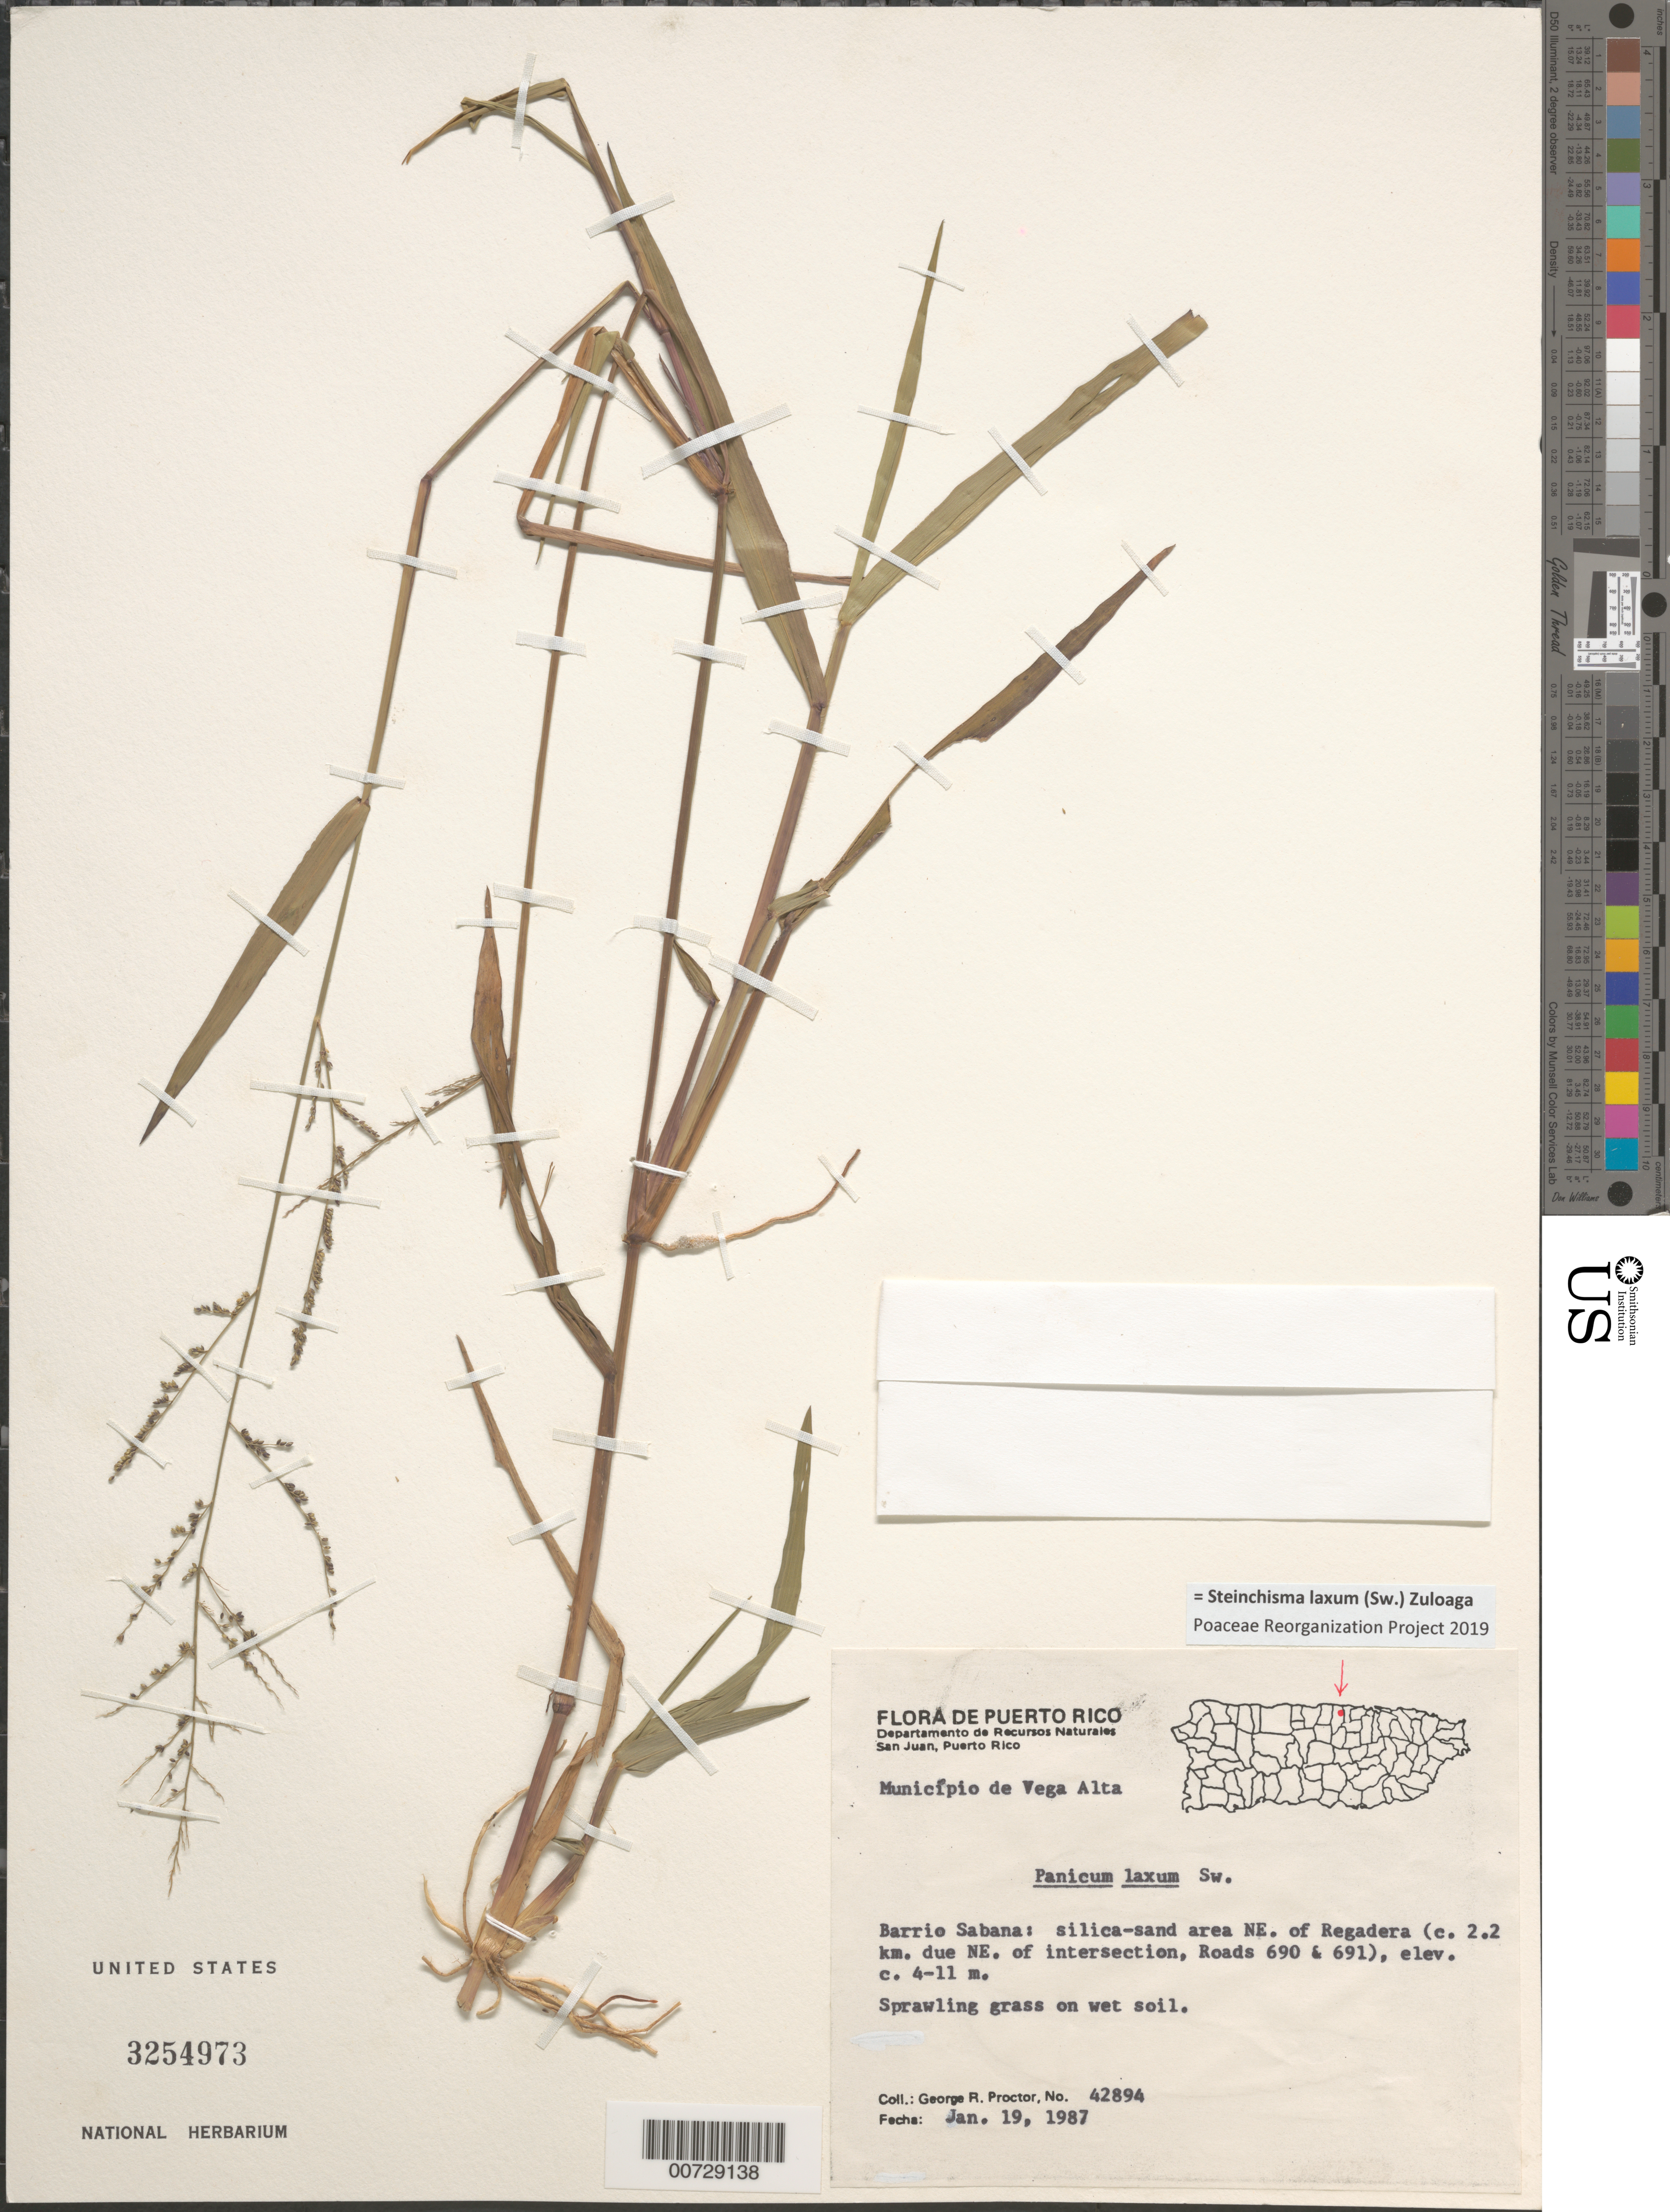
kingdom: Plantae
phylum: Tracheophyta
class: Liliopsida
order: Poales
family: Poaceae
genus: Steinchisma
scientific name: Steinchisma laxum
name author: (Sw.) Zuloaga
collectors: G. R. Proctor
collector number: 42894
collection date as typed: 19 Jan 1987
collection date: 1987-01-19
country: Puerto Rico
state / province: Vega Alta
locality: Mun. Vega Alta, Barrio Sabana: silica-sand area NE of Regadera (c. 2.2 km due NE of intersection, Roads 690 & 691)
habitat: Sprawling grass on wet soil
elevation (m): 4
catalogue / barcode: US 3254973